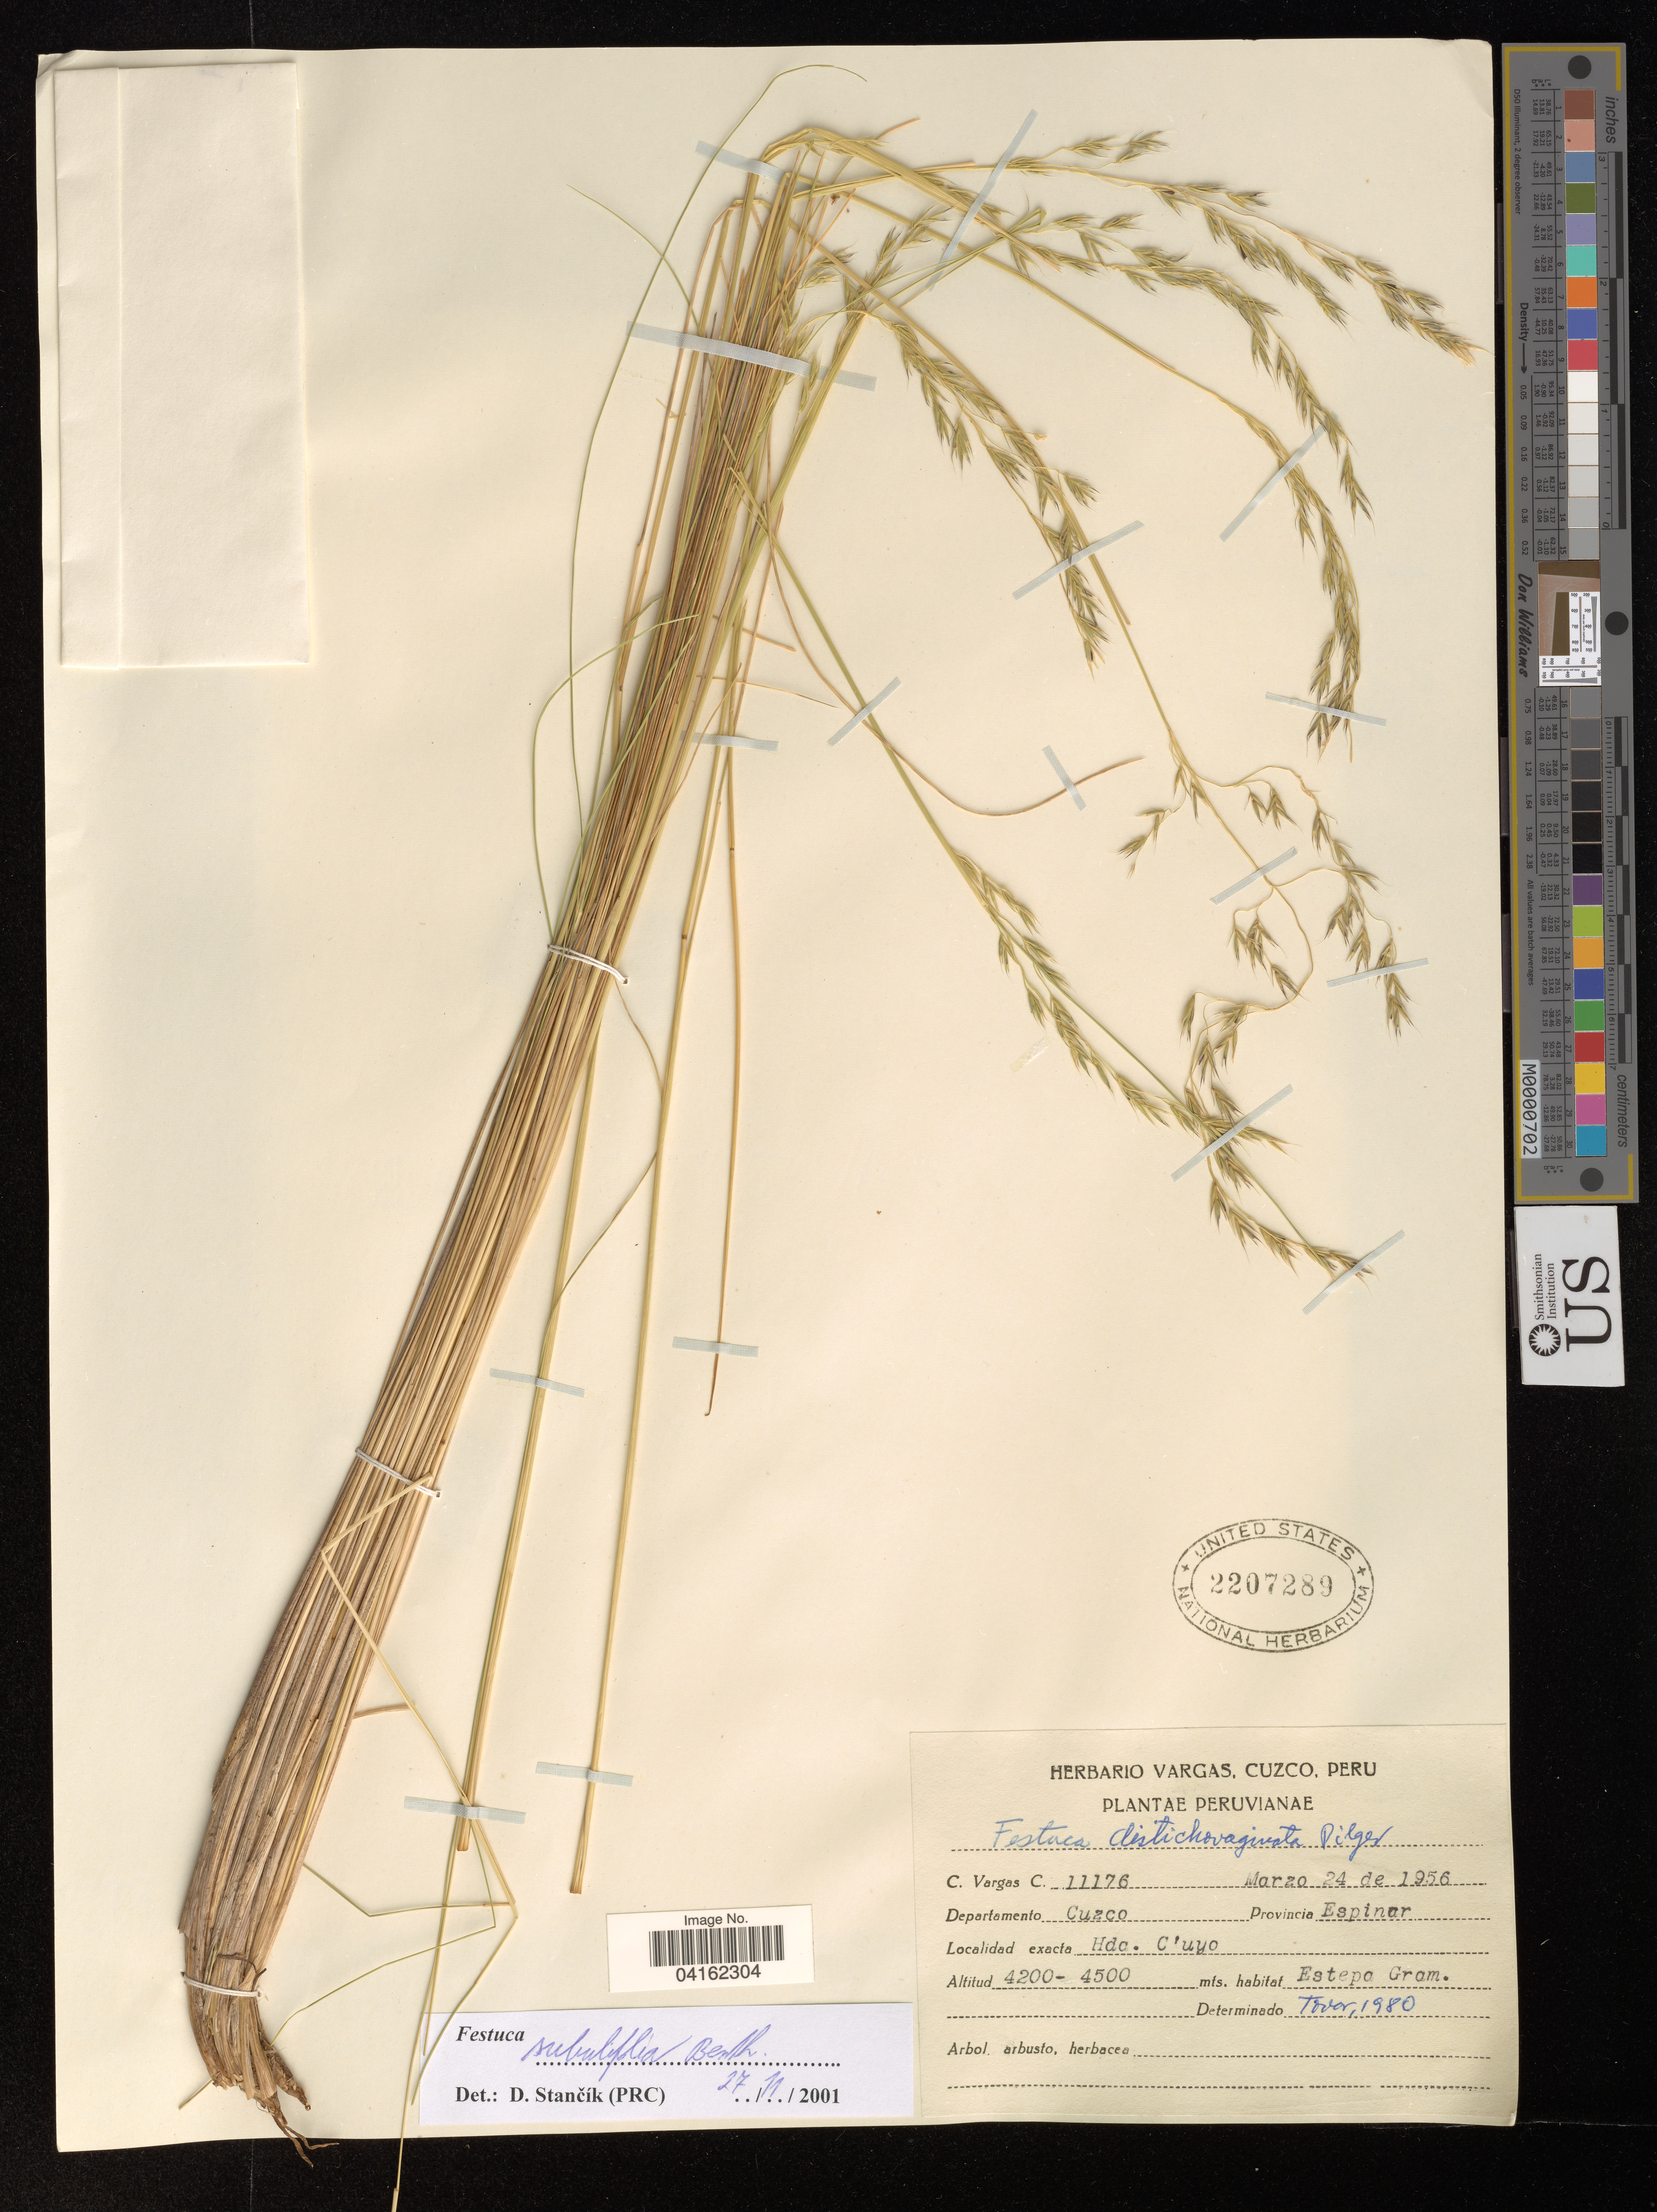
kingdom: Plantae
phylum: Tracheophyta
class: Liliopsida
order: Poales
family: Poaceae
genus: Festuca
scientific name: Festuca subulifolia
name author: Benth.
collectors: C. Vargas C.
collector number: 11176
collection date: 1956-03-24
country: Peru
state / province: Cusco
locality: Departamento Cuzco. Provincia Espinar. Hdc. C'uyo.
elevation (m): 4200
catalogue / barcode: US 2207289